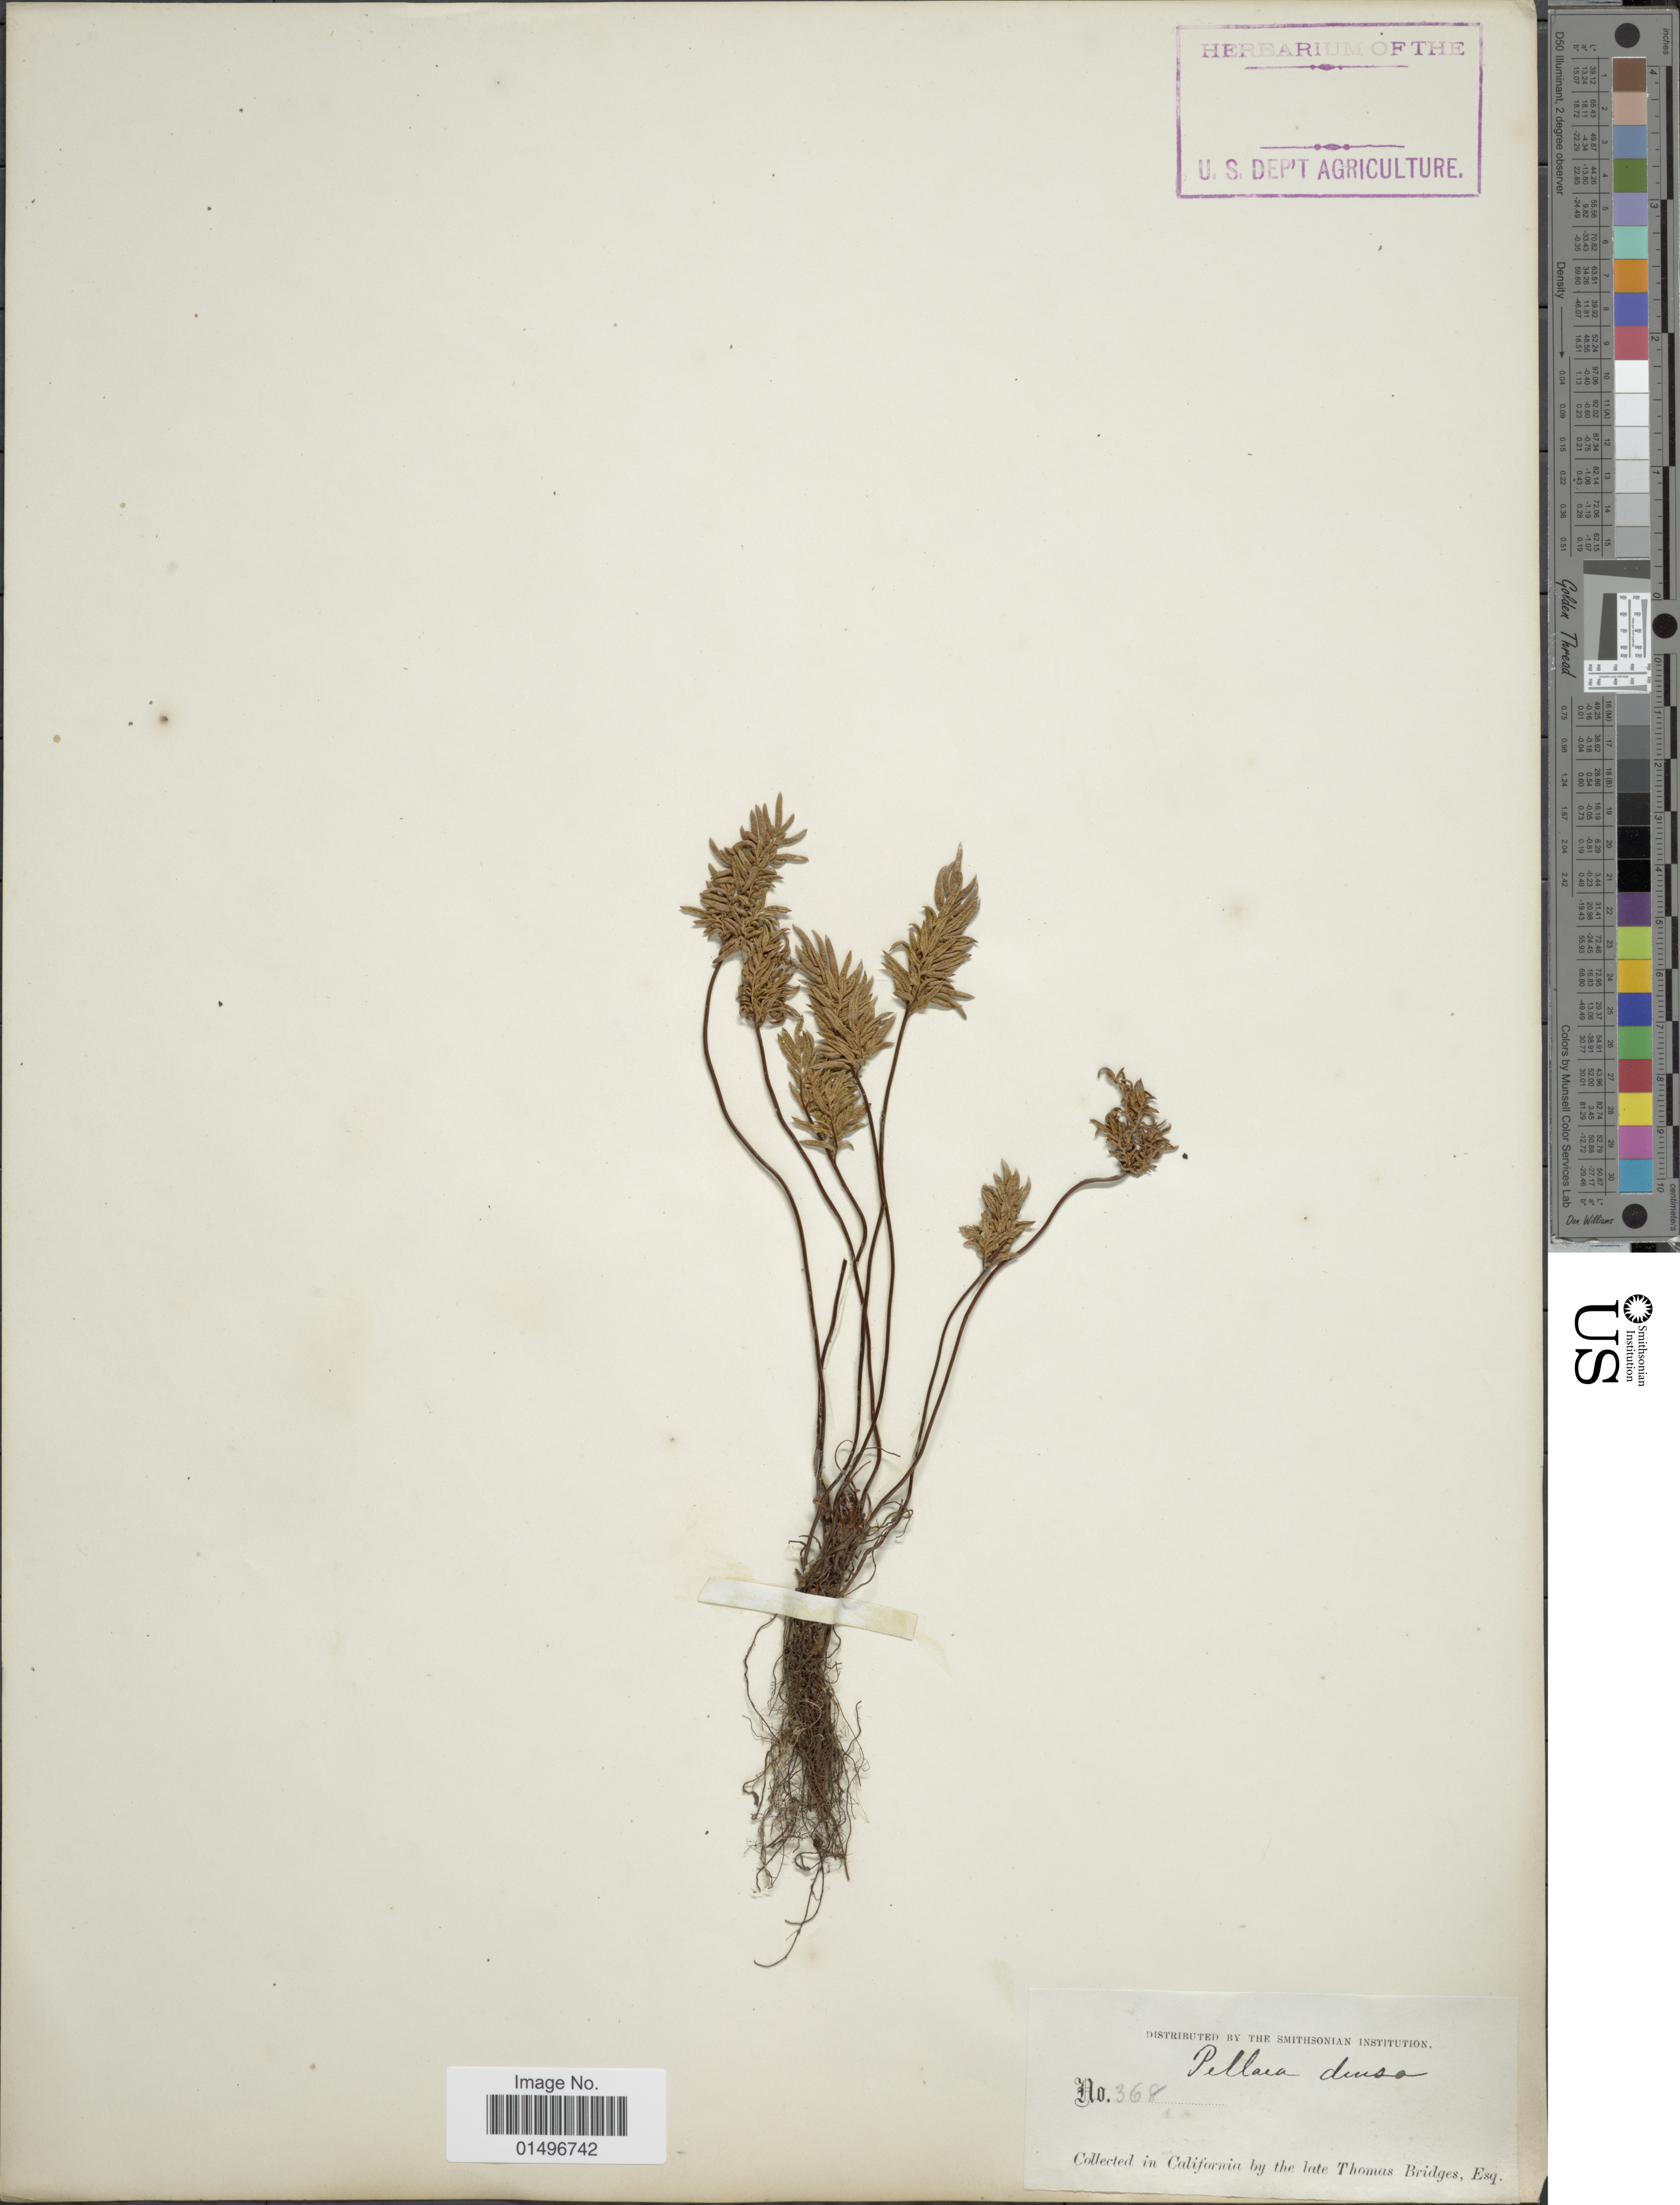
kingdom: Plantae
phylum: Tracheophyta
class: Polypodiopsida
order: Polypodiales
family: Pteridaceae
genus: Aspidotis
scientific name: Aspidotis densa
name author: (Brack.) Lellinger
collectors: T. Bridges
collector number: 368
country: United States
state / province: California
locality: California,.